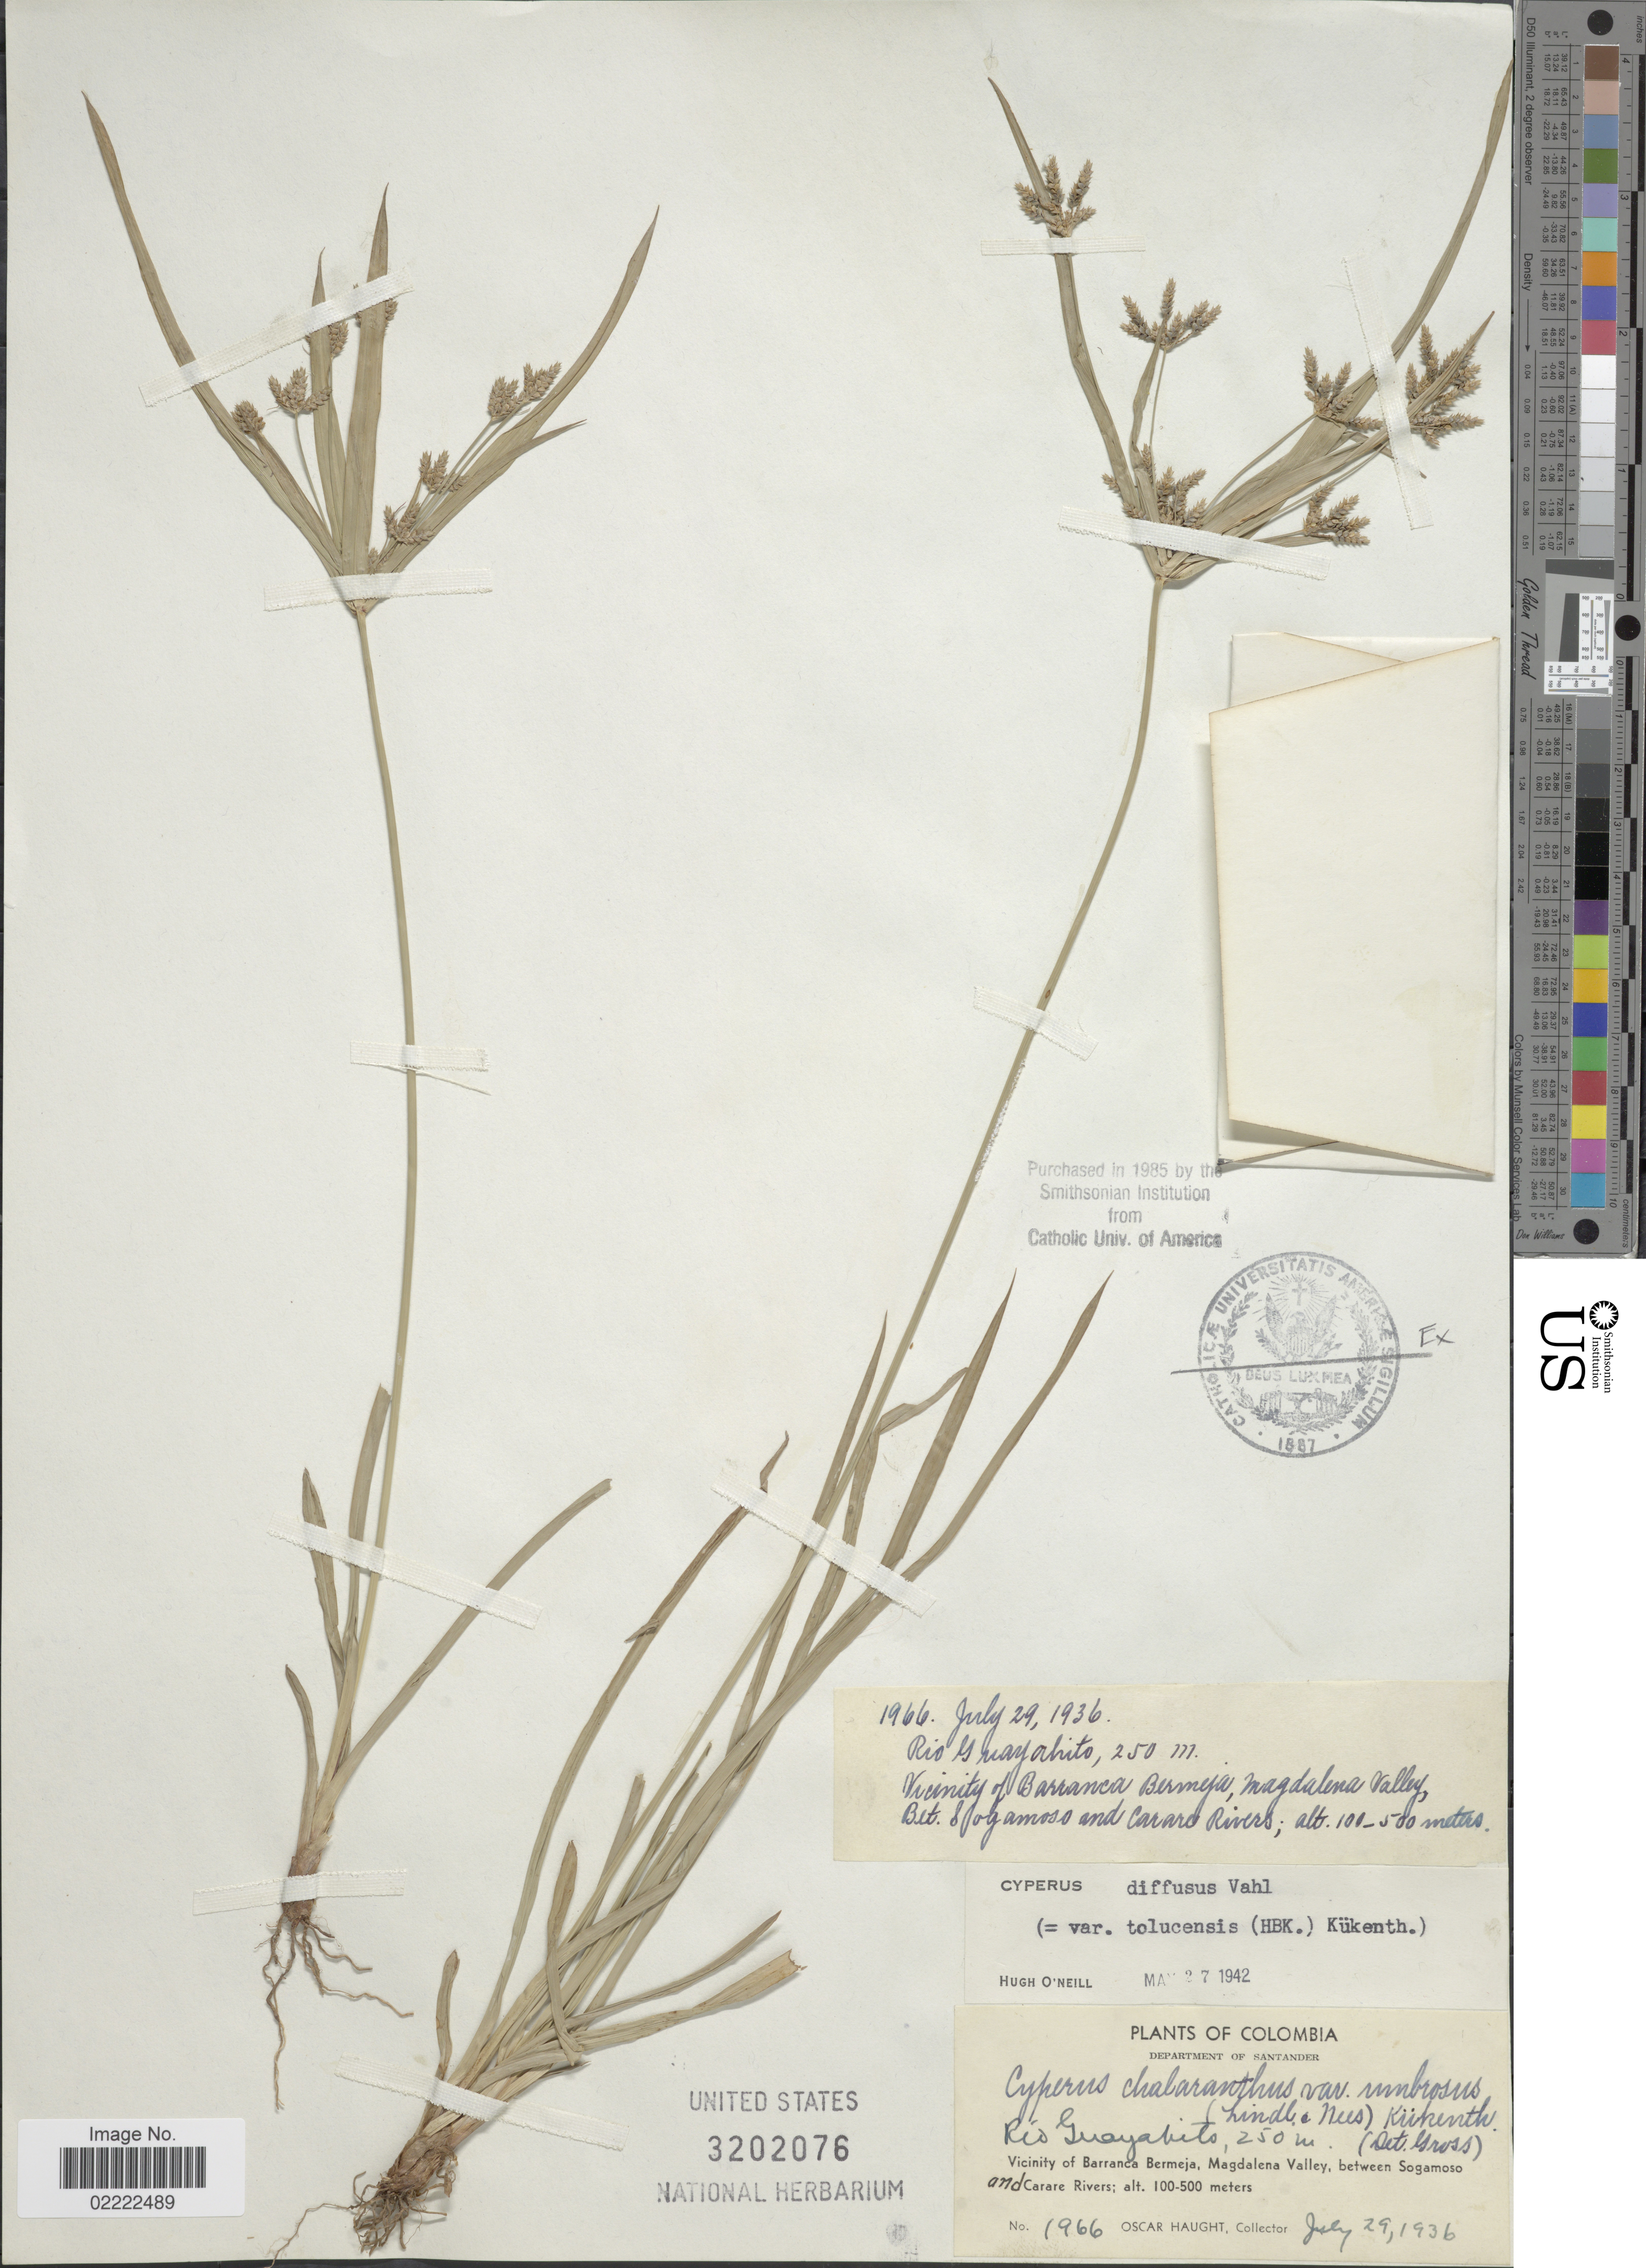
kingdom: Plantae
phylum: Tracheophyta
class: Liliopsida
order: Poales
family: Cyperaceae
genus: Cyperus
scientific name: Cyperus laxus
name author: Lam.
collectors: O. Haught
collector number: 1966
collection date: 1936-07-29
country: Colombia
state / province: Santander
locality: Rio Guayabito, vicinity of Barranca Bermeja, Magdalena Valley, between Sogamoso and Carare Rivers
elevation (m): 100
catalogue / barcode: US 3202076